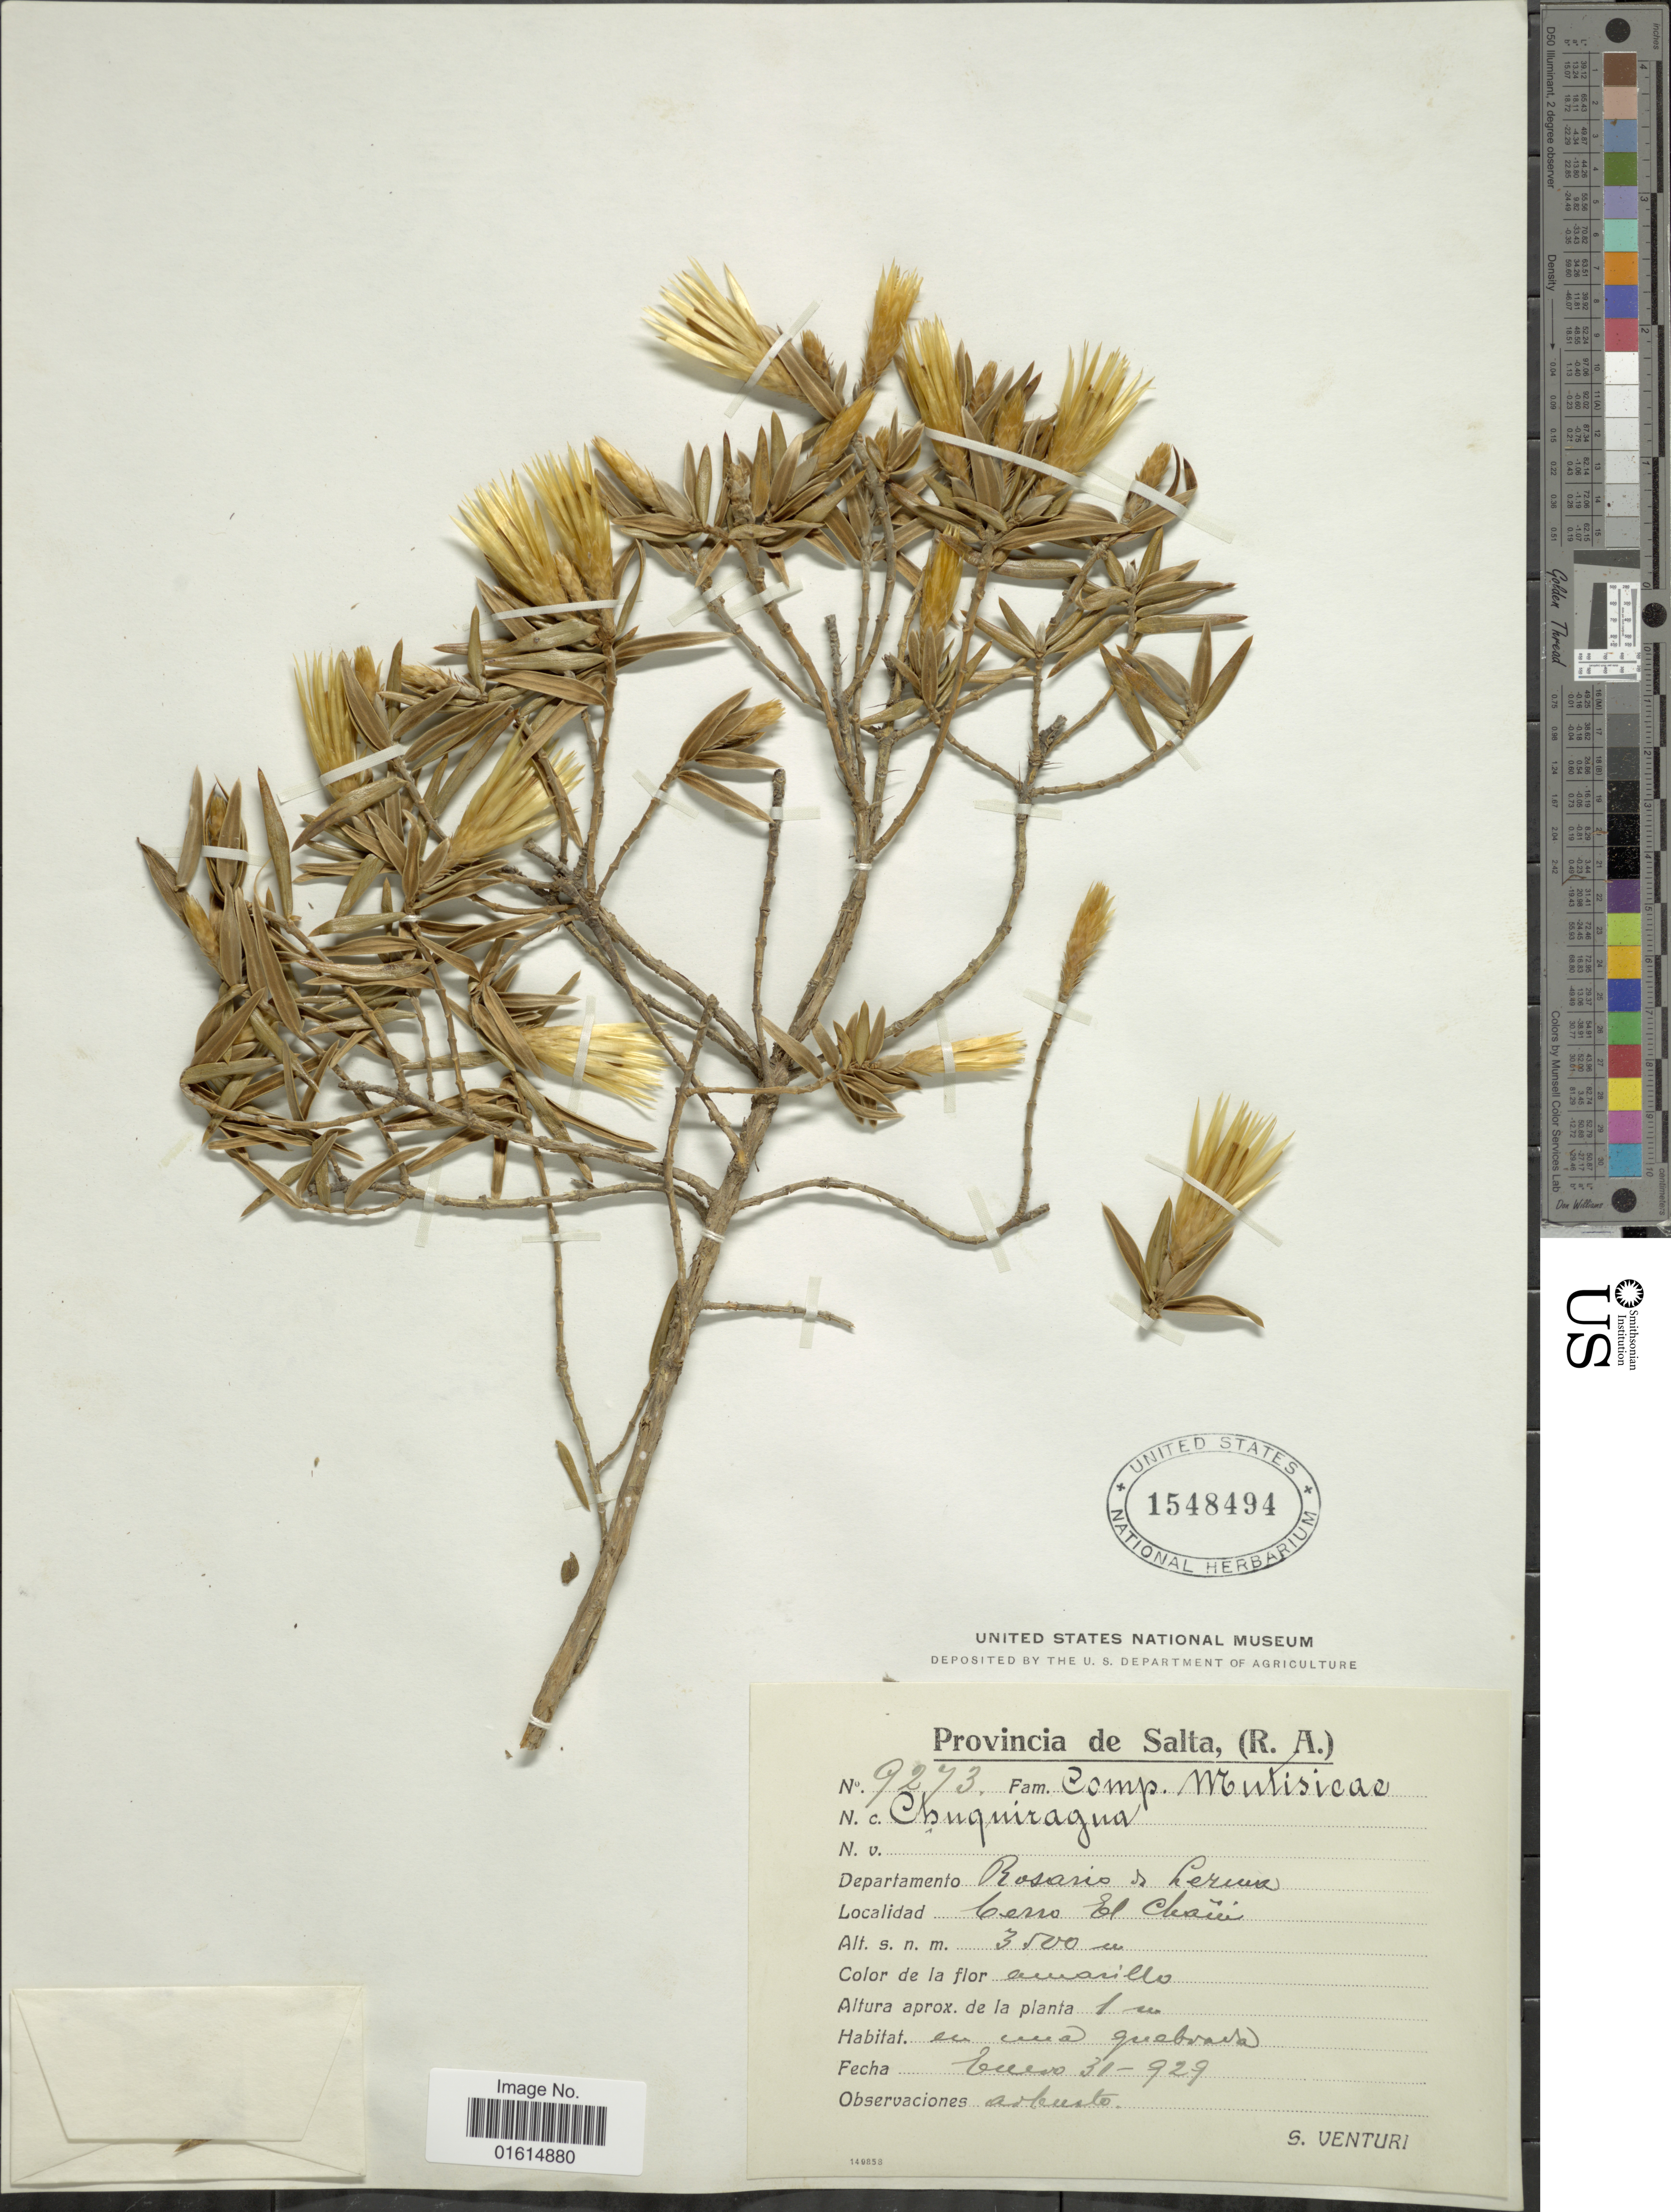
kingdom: Plantae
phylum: Tracheophyta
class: Magnoliopsida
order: Asterales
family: Asteraceae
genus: Chuquiraga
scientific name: Chuquiraga calchaquina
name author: Cabrera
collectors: S. Venturi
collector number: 9273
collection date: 1929-01-31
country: Argentina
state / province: Salta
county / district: Rosario de Lerma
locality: Cerro El Chañi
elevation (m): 3500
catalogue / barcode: US 1548494